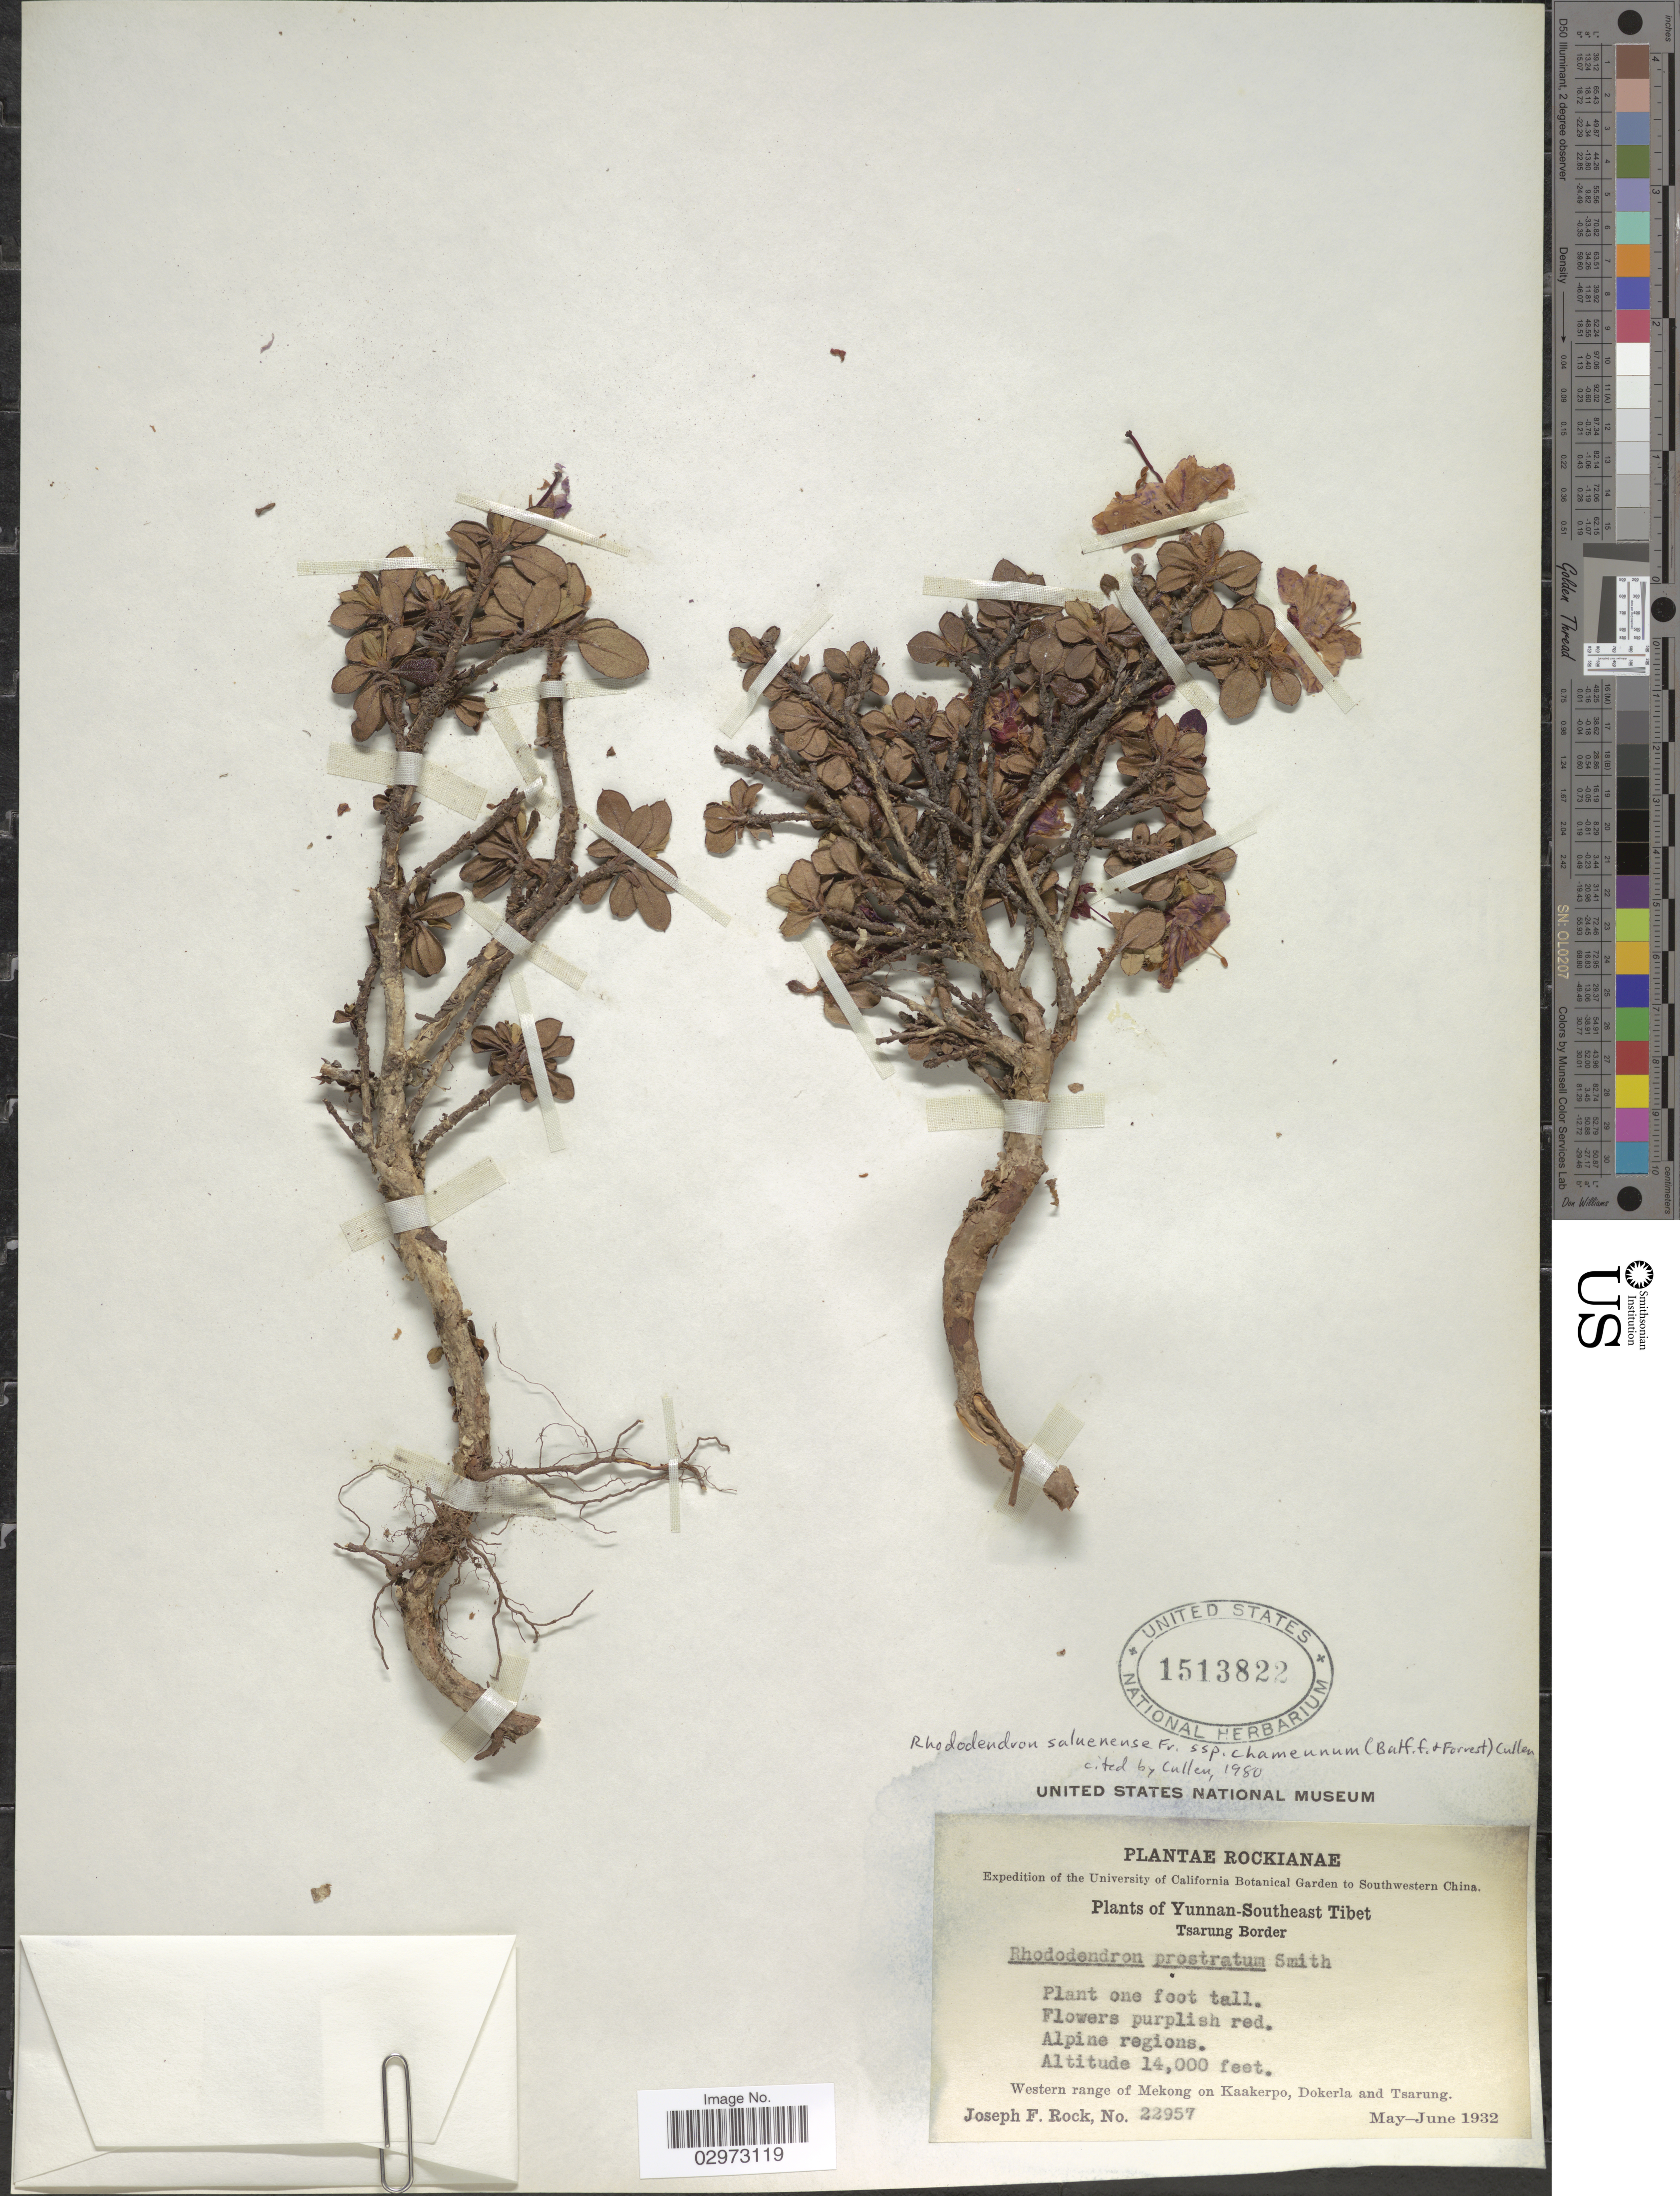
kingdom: Plantae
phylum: Tracheophyta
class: Magnoliopsida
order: Ericales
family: Ericaceae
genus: Rhododendron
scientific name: Rhododendron saluenense subsp. chameunum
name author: (Balf. f. & Forrest) Cullen in Cullen & D.F.Chamb.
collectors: J. F. Rock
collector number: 22957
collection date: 1932-05/1932-06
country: China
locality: Southwestern China. Yunnan-Southeast Tibet. Tsarung Border. Alpine regions. Western range of Mekong on Kaakerpo, Dokerla and Tsarung.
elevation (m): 4267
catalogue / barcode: US 1513822